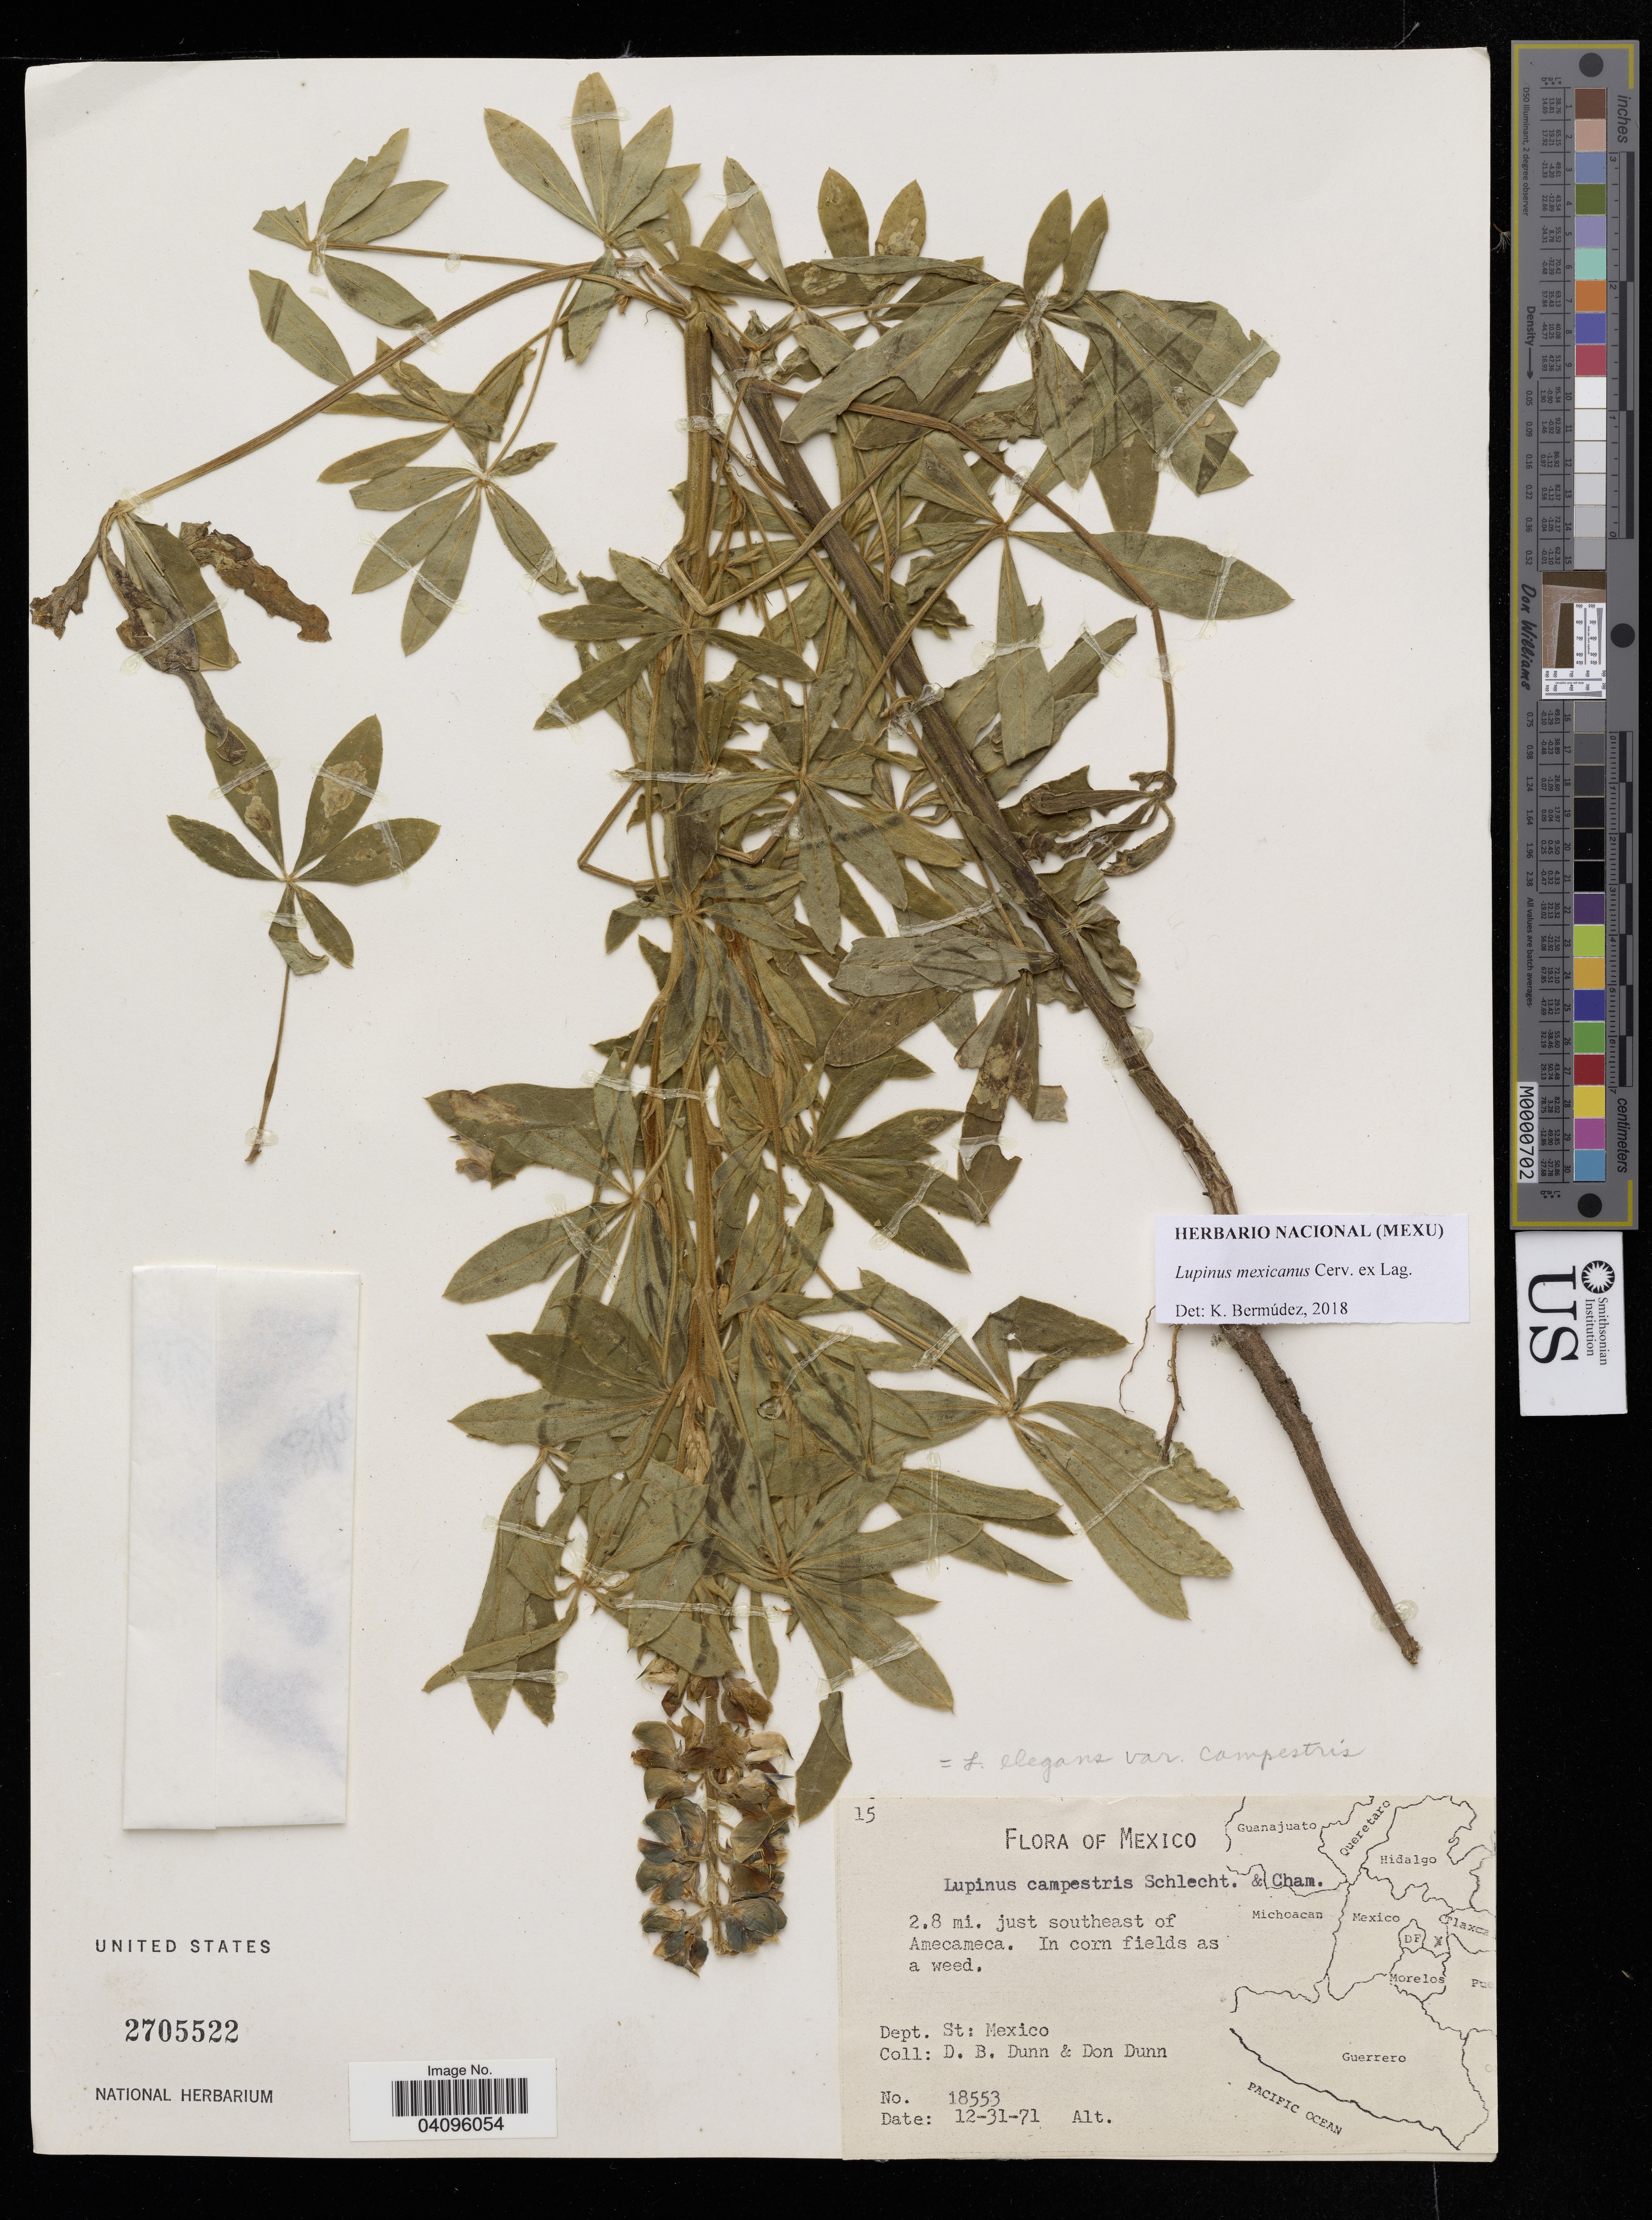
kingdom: Plantae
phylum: Tracheophyta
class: Magnoliopsida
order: Fabales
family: Fabaceae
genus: Lupinus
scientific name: Lupinus mexicanus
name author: Cerv. ex Lag.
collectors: D. B. Dunn & D. Dunn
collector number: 18553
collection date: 1971-12-31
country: Mexico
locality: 2.8 mi. just southeast of Amecameca.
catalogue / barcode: US 2705522